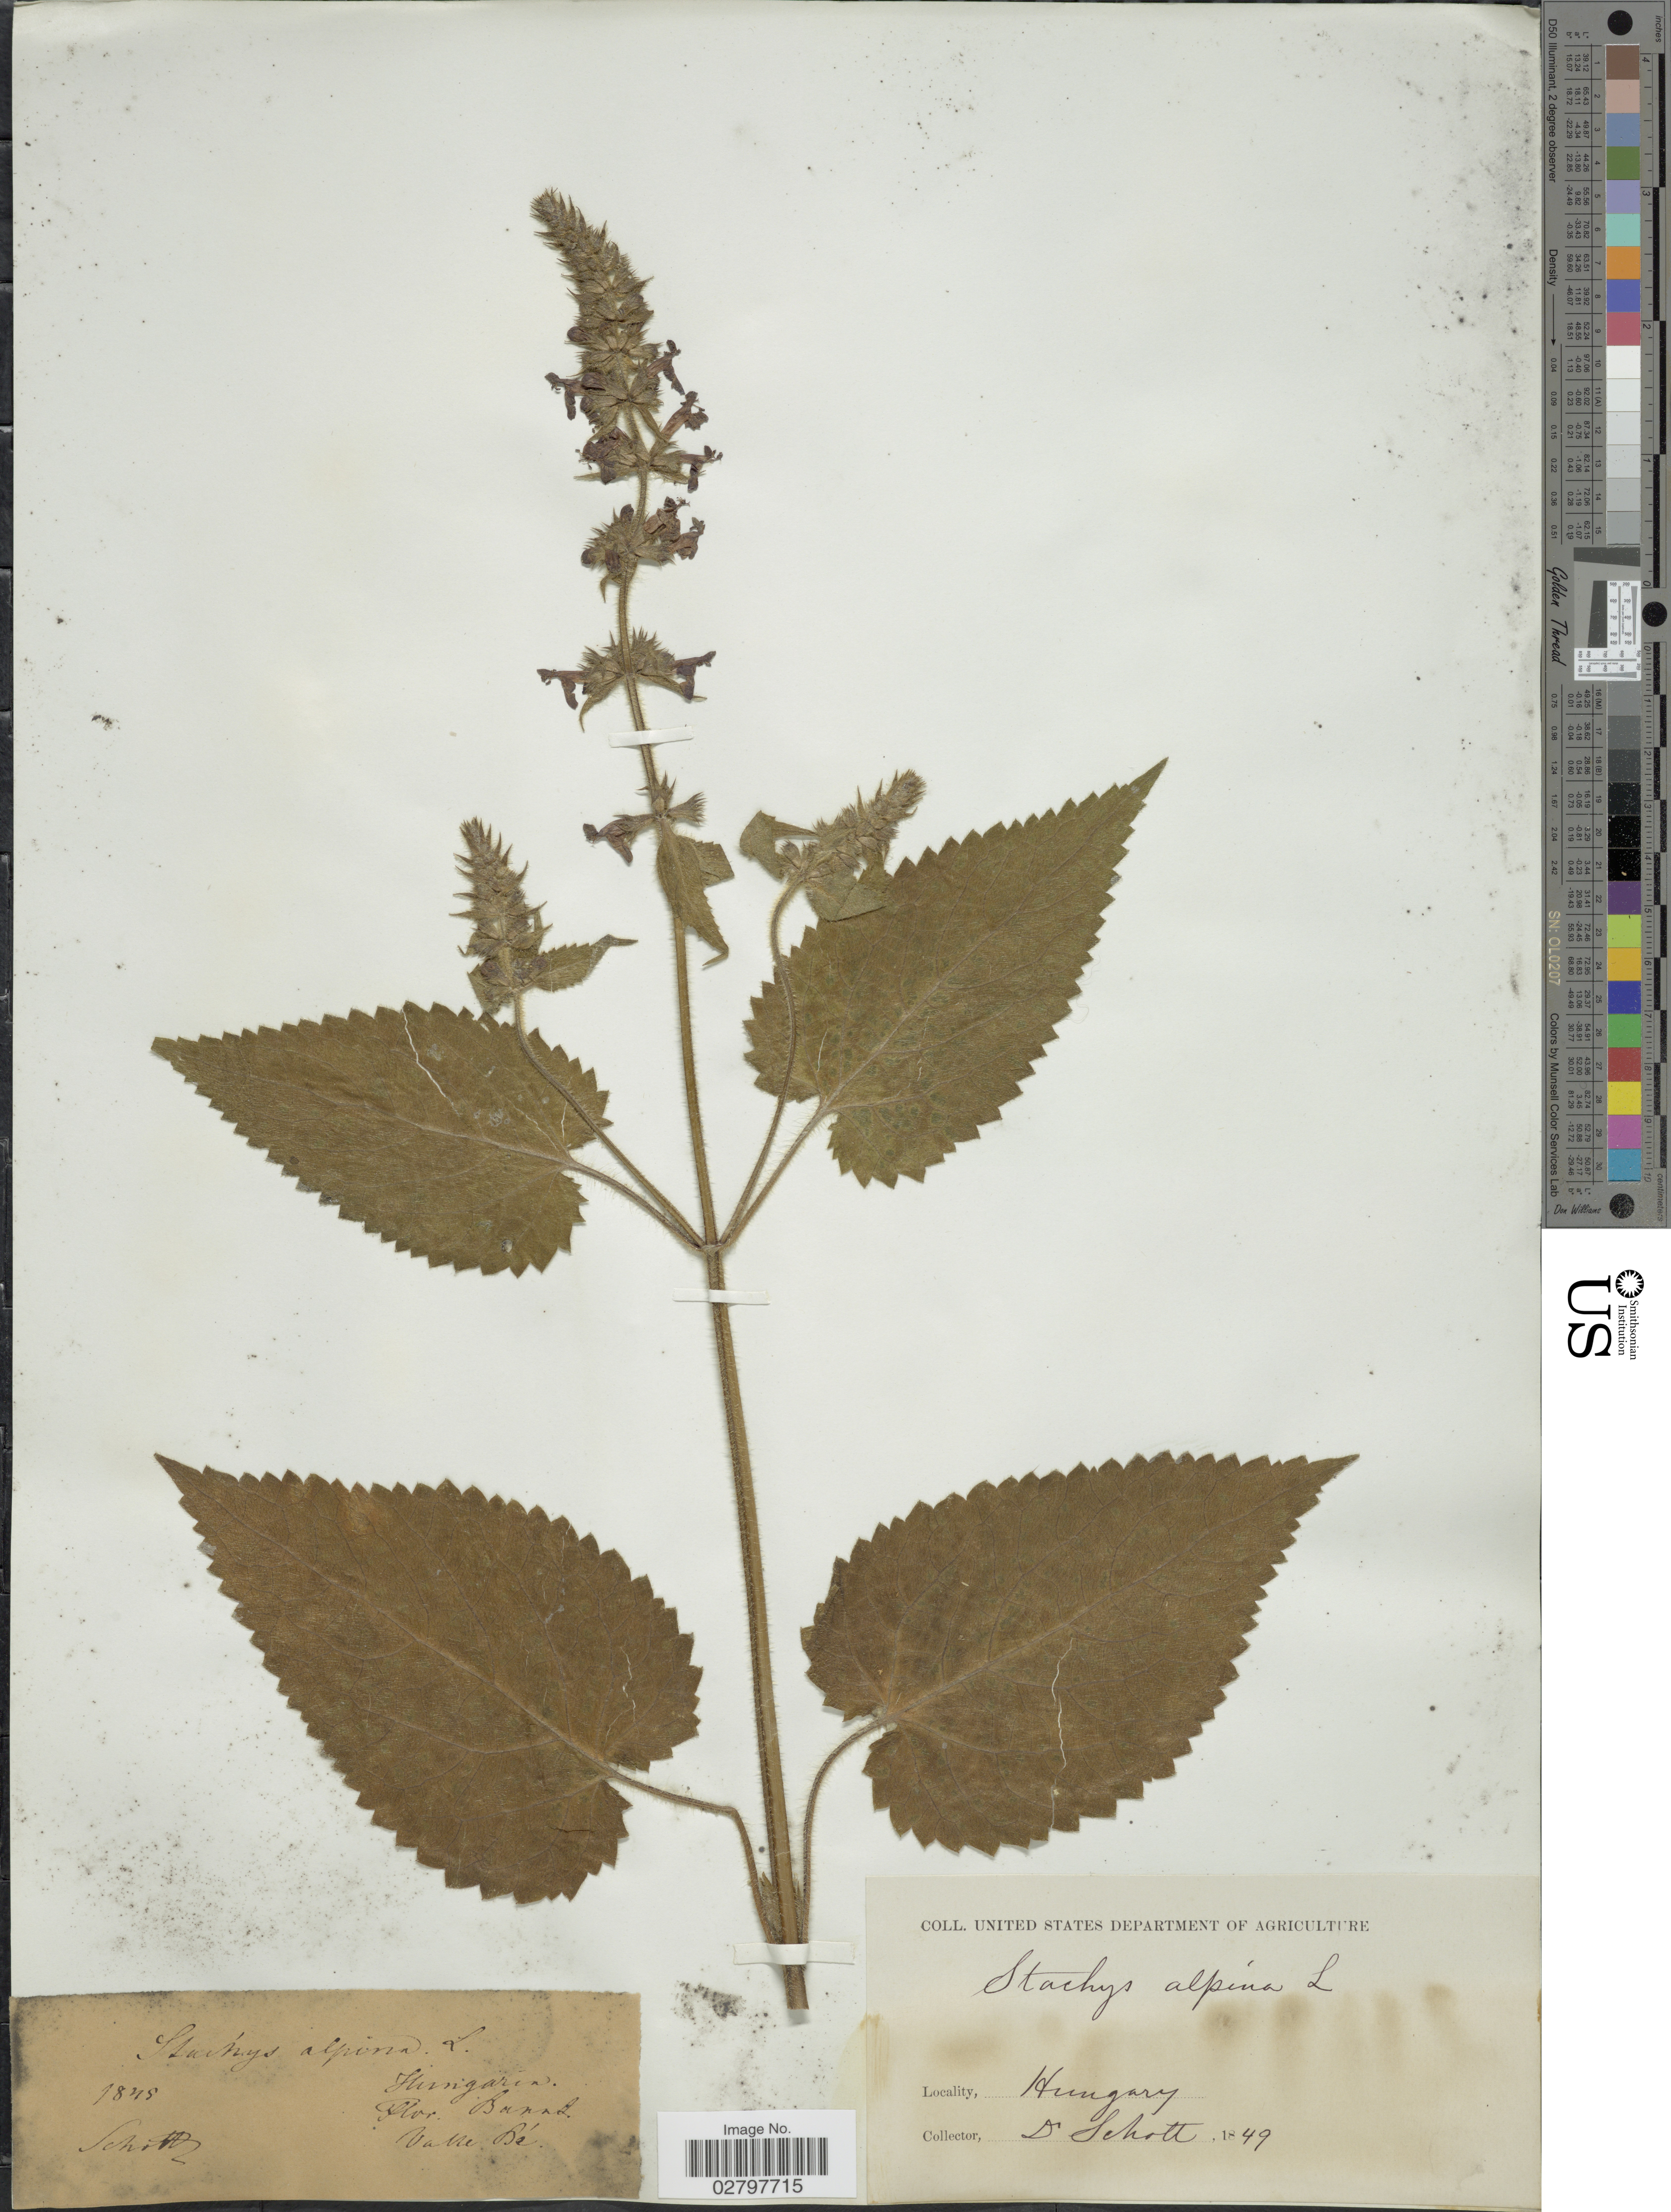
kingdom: Plantae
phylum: Tracheophyta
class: Magnoliopsida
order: Lamiales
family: Lamiaceae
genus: Stachys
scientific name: Stachys alpina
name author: L.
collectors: Schott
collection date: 1849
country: Hungary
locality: Bannz ,Valle Bé. [interpreted]